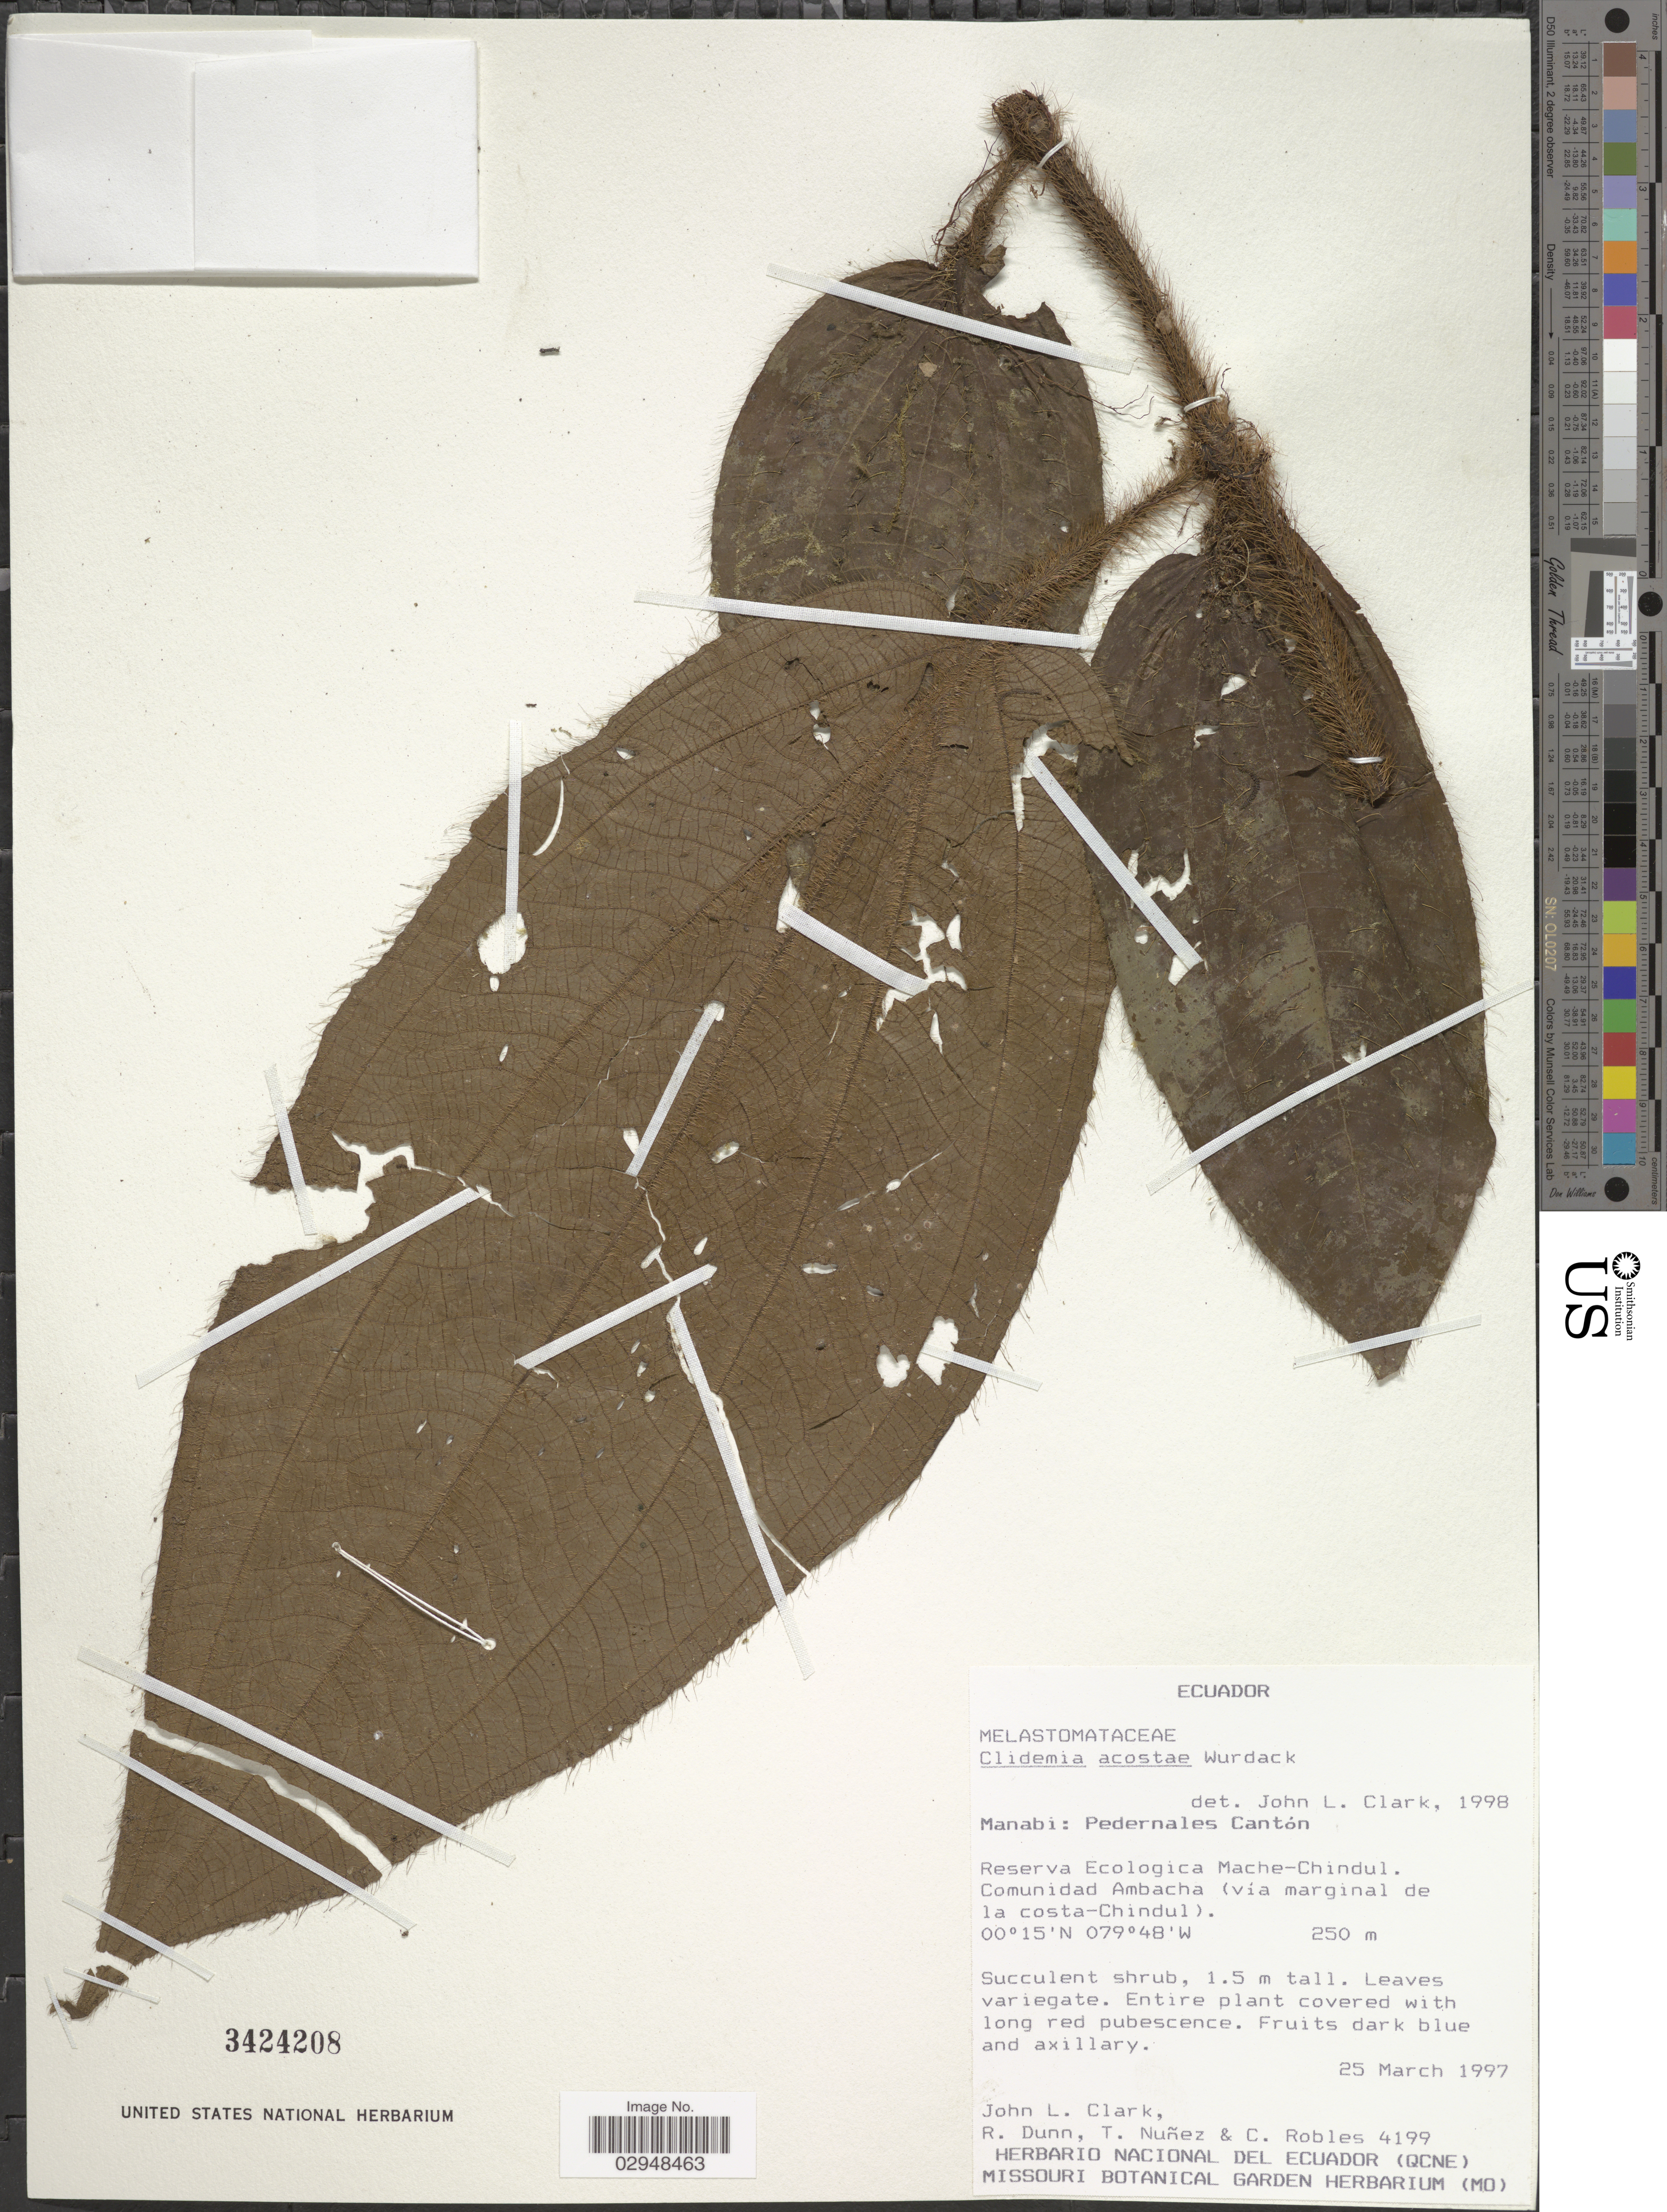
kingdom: Plantae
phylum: Tracheophyta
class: Magnoliopsida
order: Myrtales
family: Melastomataceae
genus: Clidemia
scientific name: Clidemia acostae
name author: Wurdack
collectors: J. L. Clark, R. Dunn, T. Núñez & C. Robles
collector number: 4199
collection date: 1997-03-25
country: Ecuador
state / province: Manabí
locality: Pedernales Cantón, Reserva Ecologica Mache-Chindul, Comunidad Ambacha (vía marginal de la costa-Chindul).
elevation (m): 250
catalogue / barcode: US 3424208